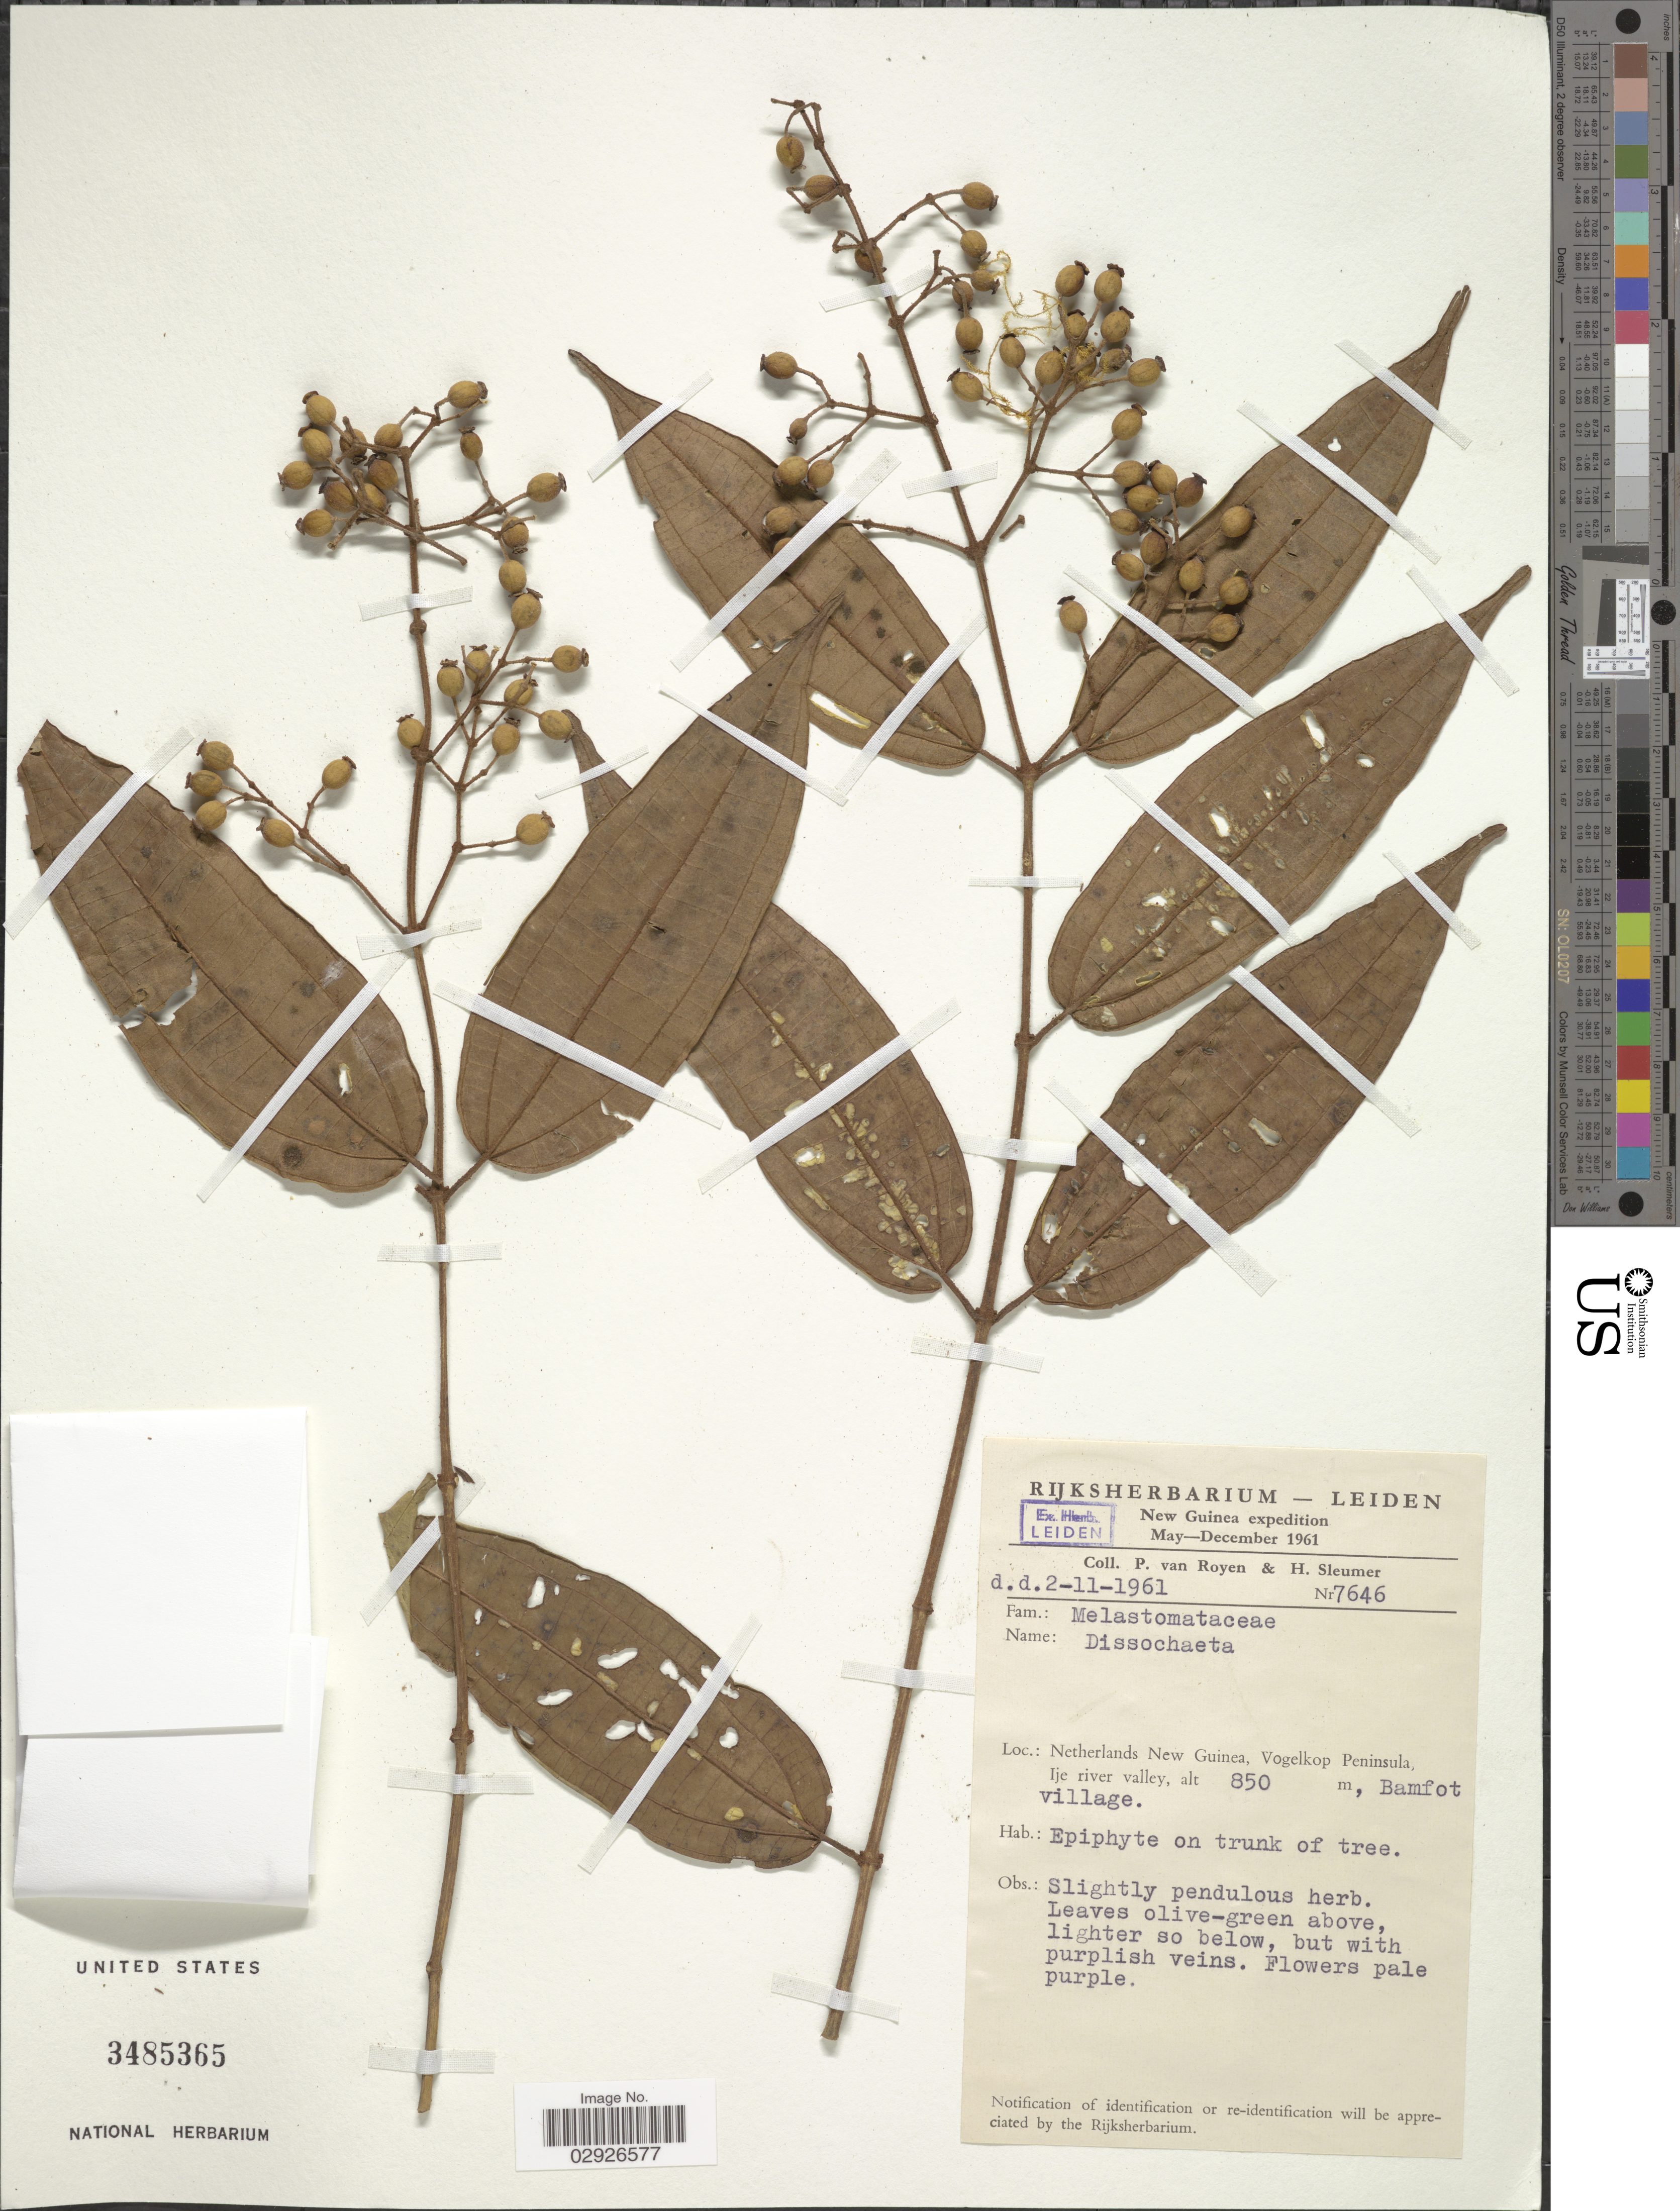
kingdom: Plantae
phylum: Tracheophyta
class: Magnoliopsida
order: Myrtales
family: Melastomataceae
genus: Dissochaeta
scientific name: Dissochaeta sp.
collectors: P. van Royen & H. O. Sleumer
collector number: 7646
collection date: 1961-11-02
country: Indonesia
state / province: Papua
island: New Guinea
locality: Netherlands New Guinea, Vogelkop Peninsula, Ije river valley, Bamfot village.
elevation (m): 850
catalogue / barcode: US 3485365